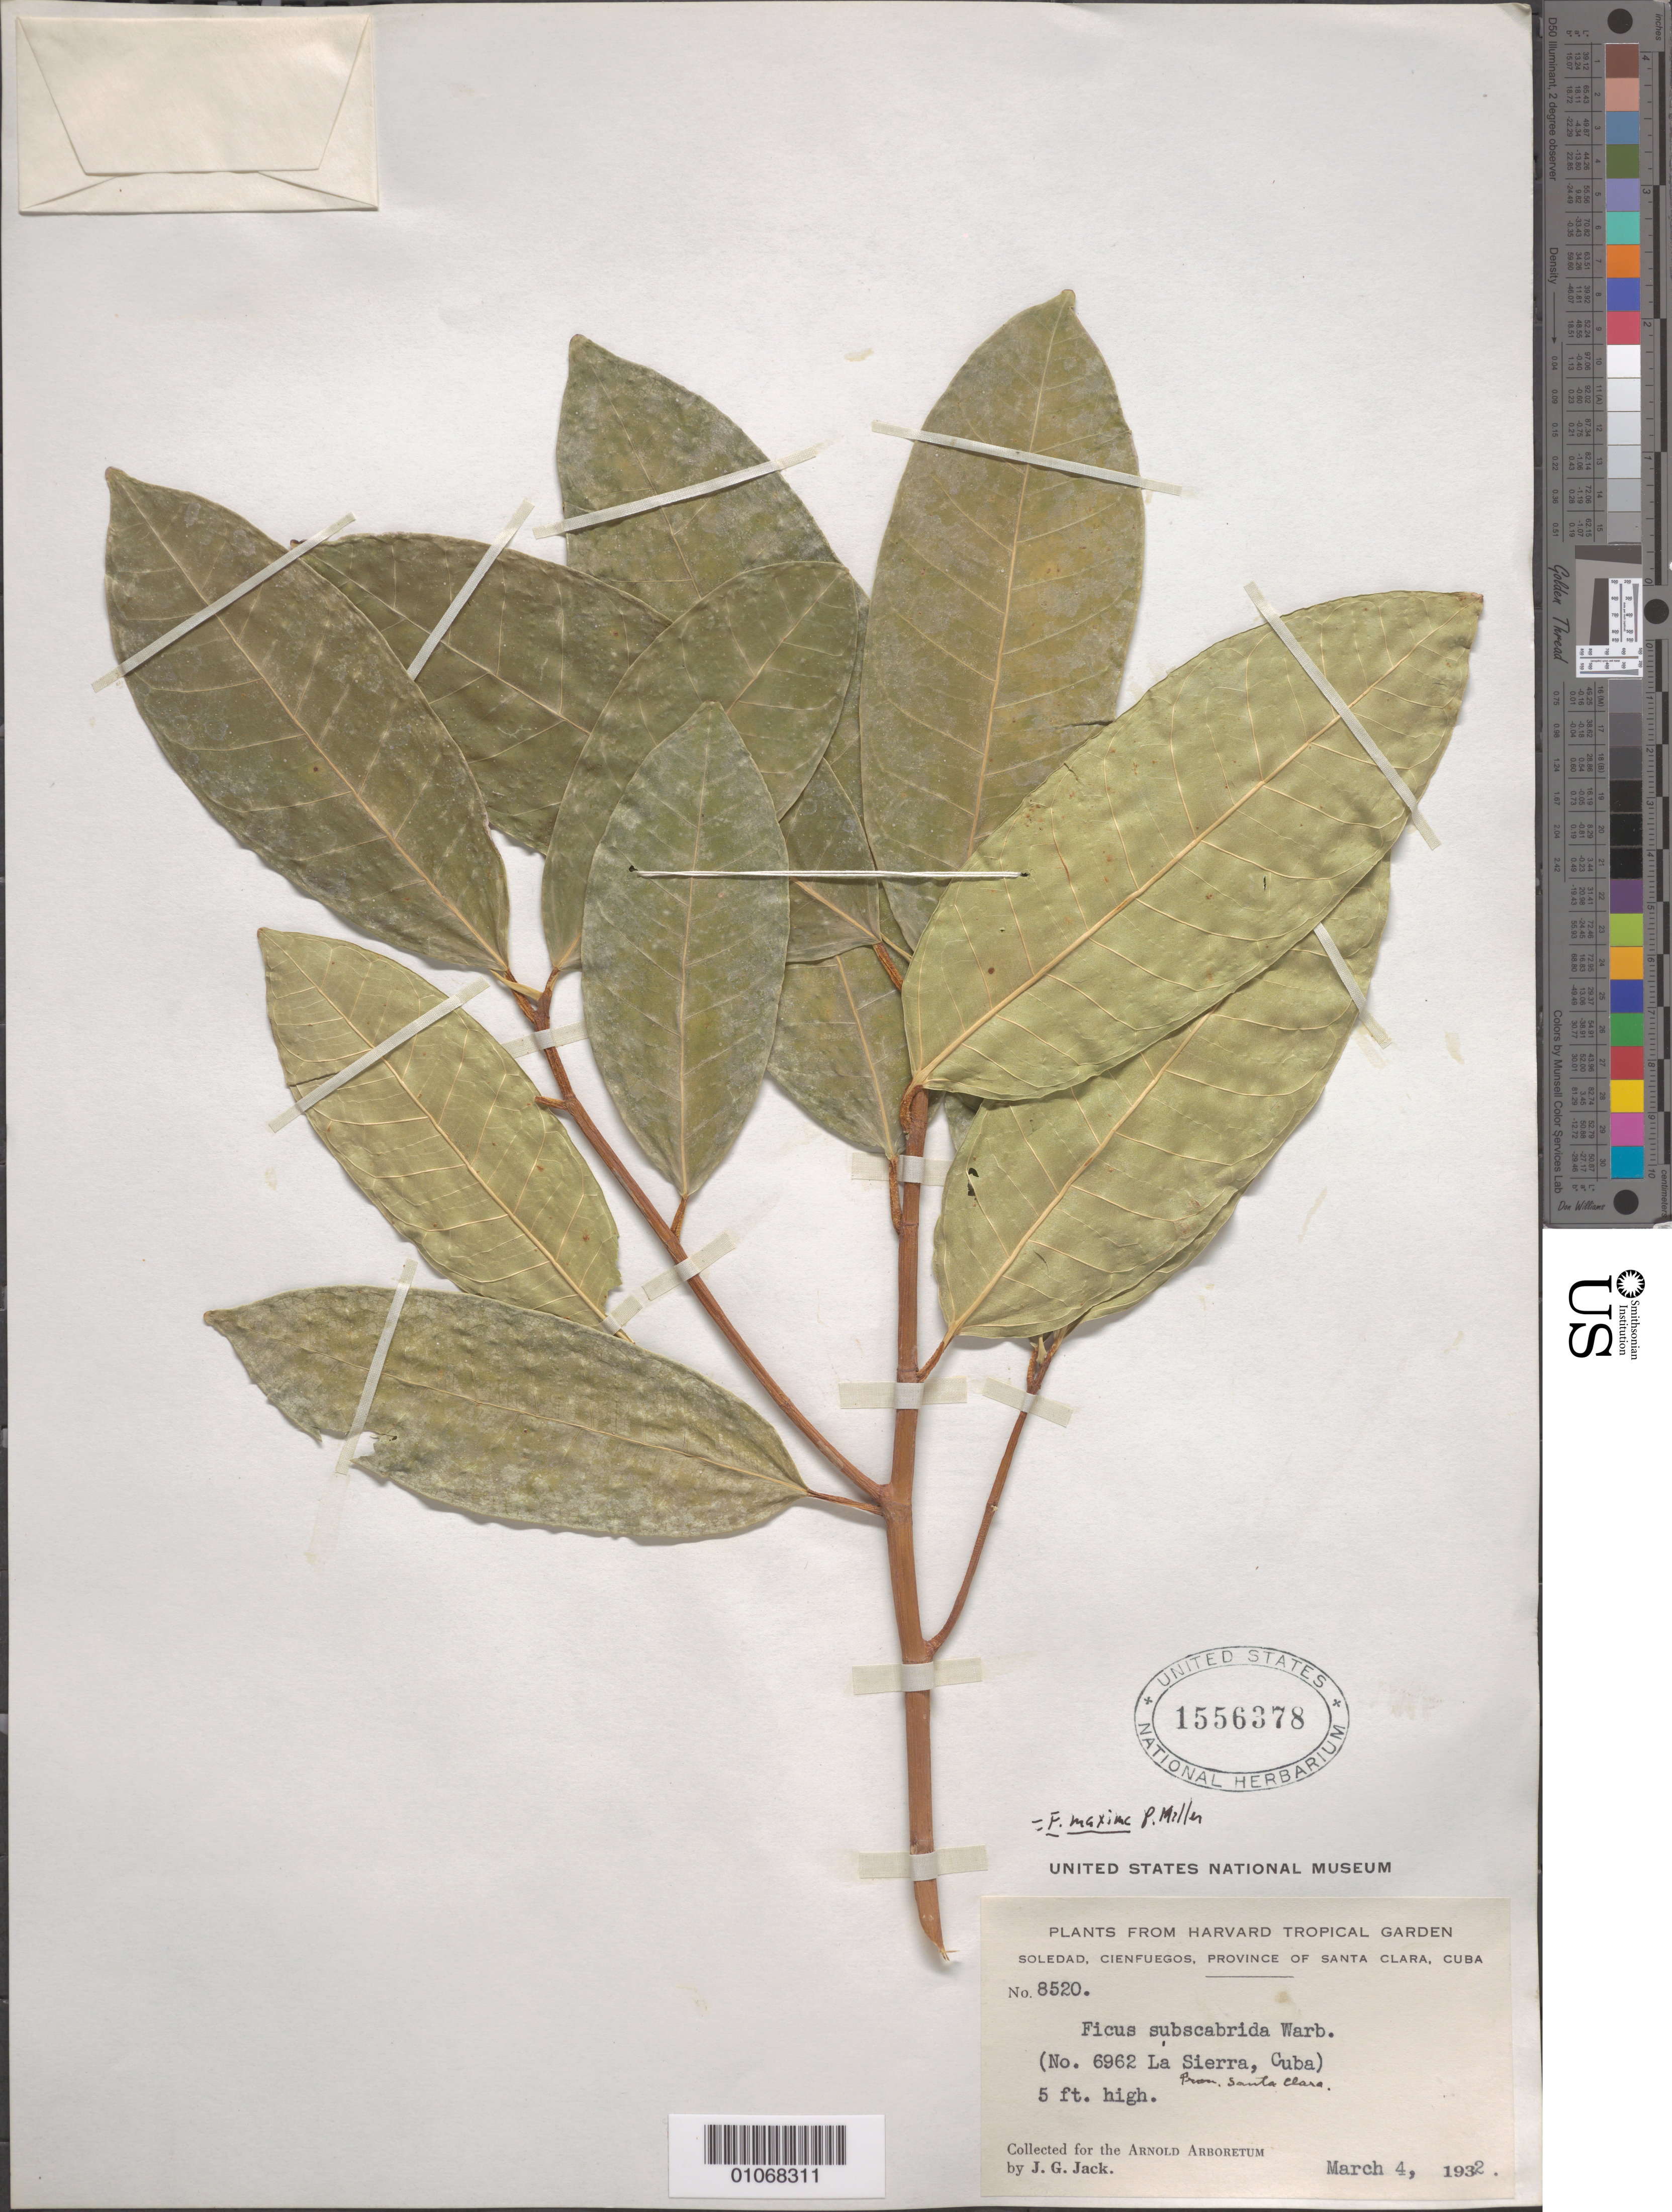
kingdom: Plantae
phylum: Tracheophyta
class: Magnoliopsida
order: Rosales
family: Moraceae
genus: Ficus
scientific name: Ficus maxima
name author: Mill.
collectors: J. G. Jack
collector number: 8520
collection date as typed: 04 Mar 1932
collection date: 1932-03-04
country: Cuba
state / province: Villa Clara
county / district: Santa Clara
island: Cuba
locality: La Sierra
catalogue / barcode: US 1556378